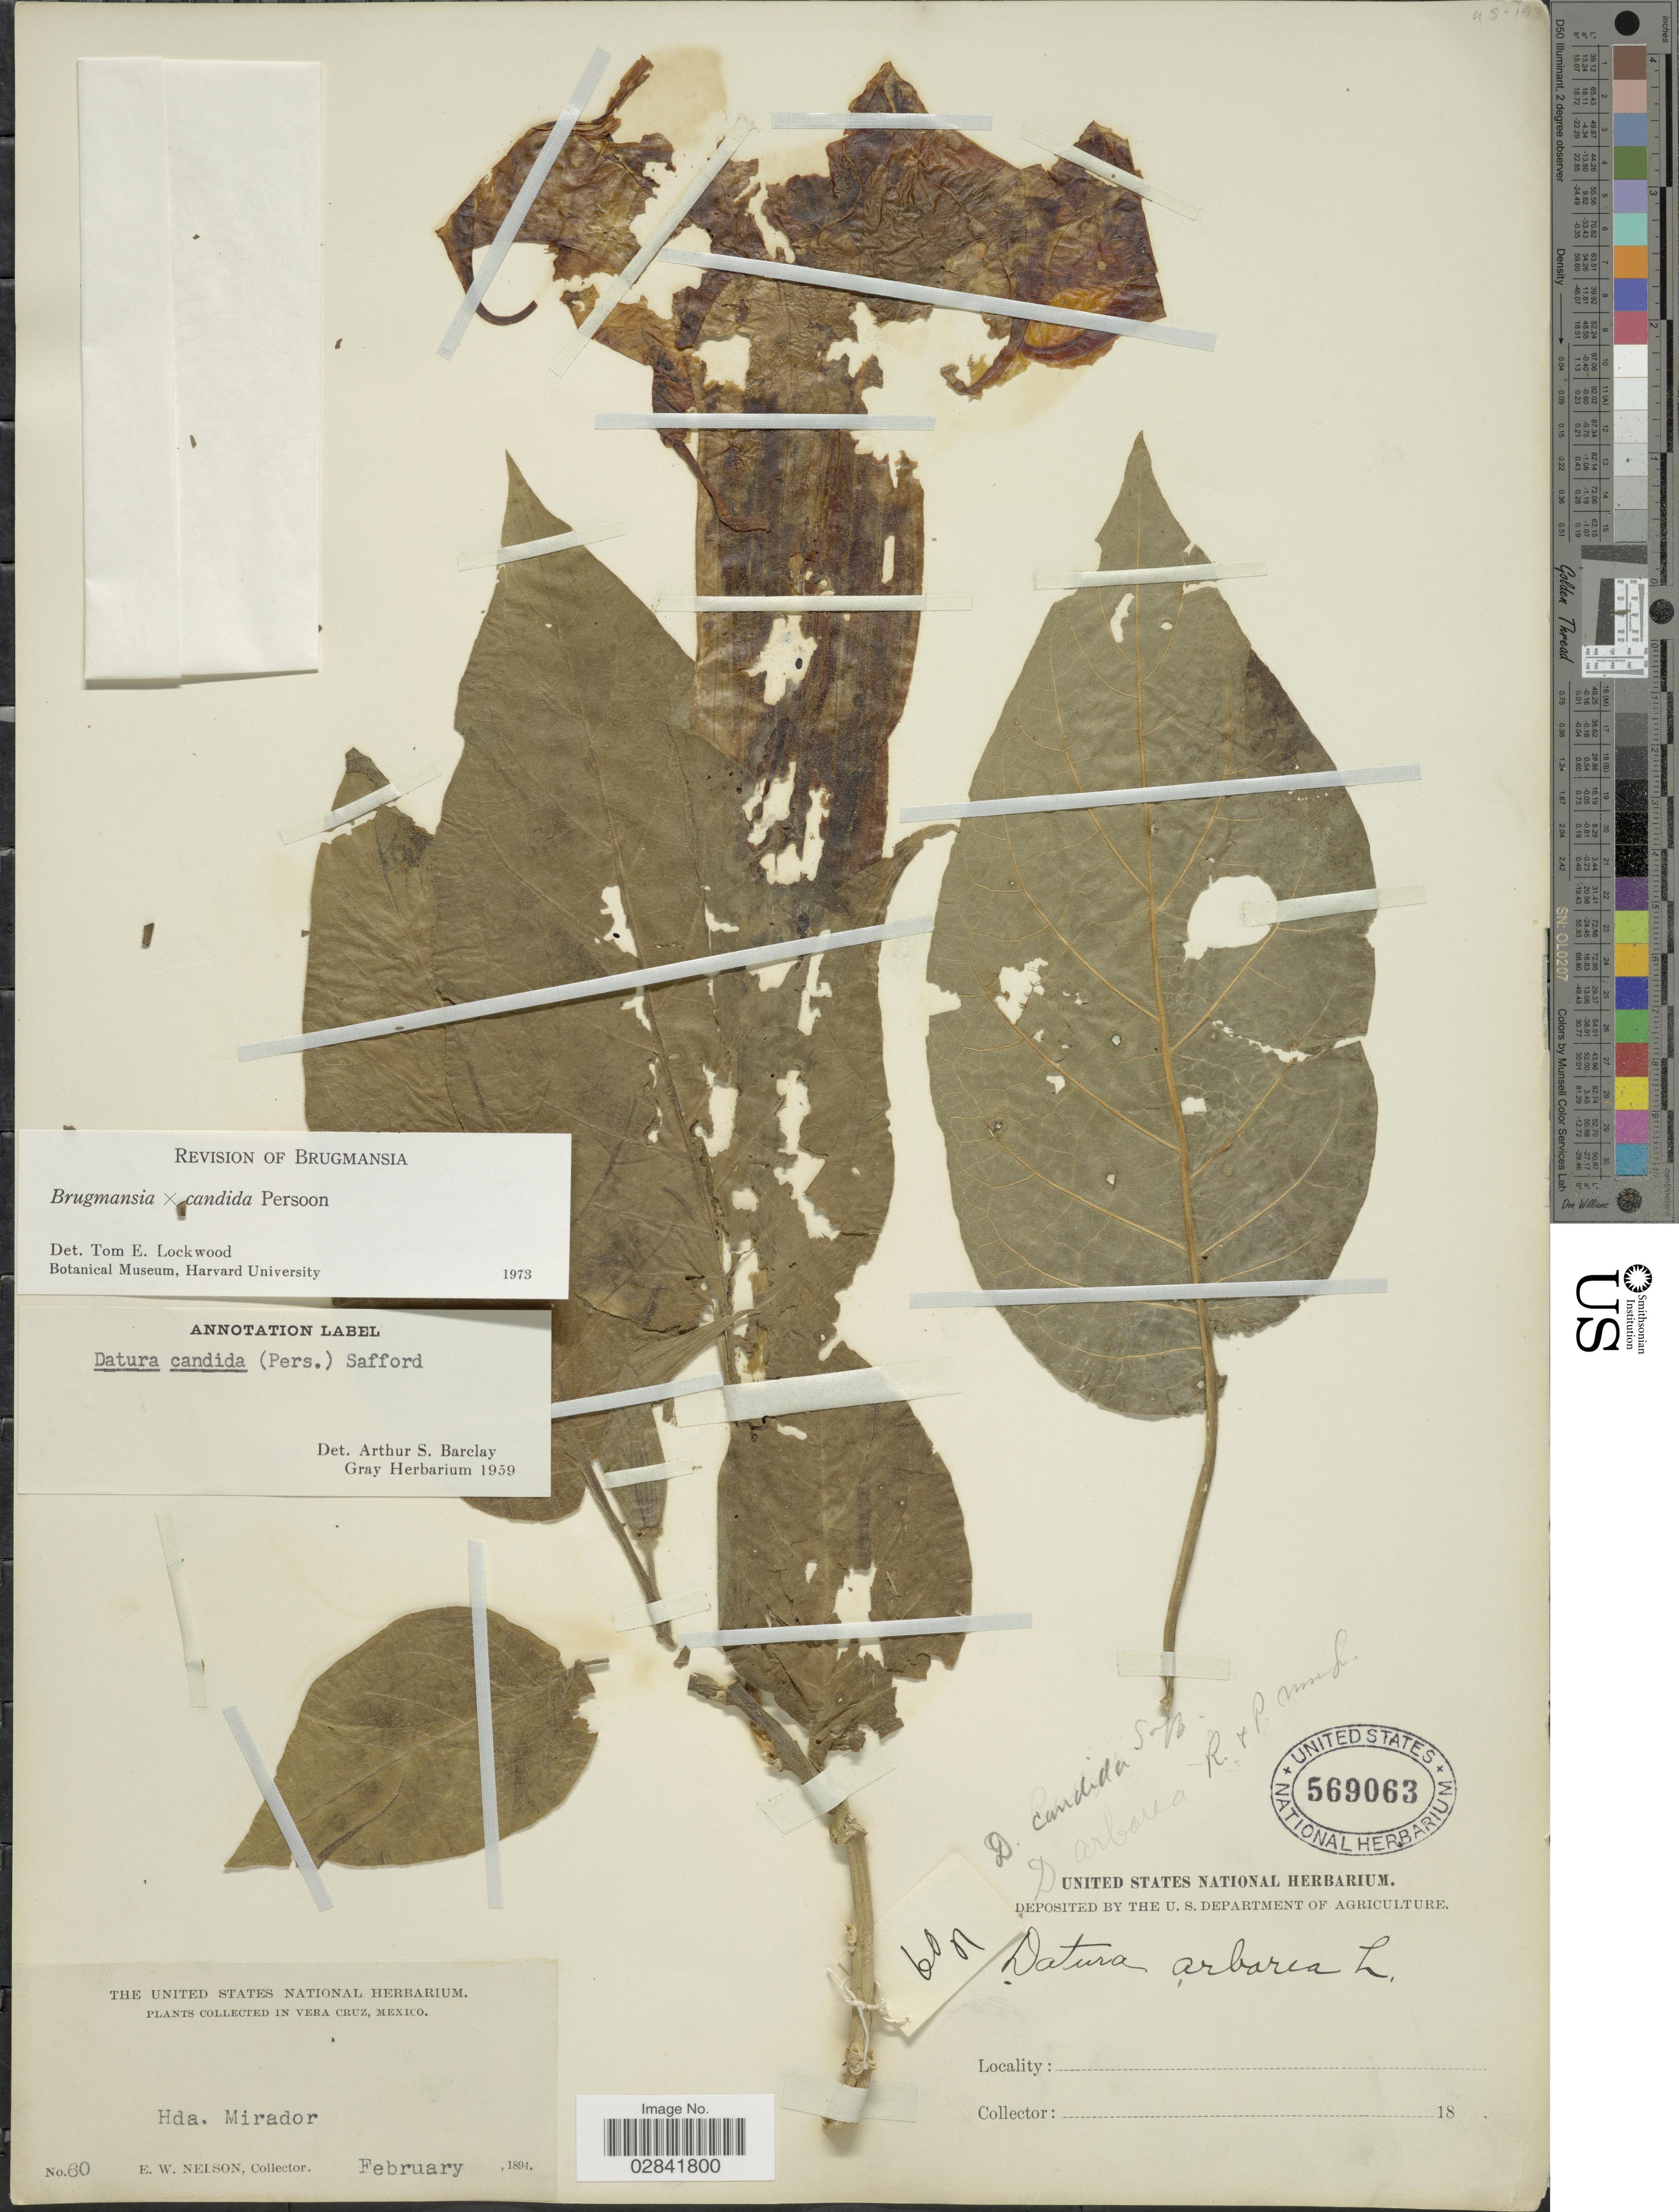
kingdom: Plantae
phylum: Tracheophyta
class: Magnoliopsida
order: Solanales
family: Solanaceae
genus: Brugmansia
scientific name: Brugmansia x candida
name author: Pers.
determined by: Lockwood, T. E.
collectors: E. W. Nelson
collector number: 60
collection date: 1894-02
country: Mexico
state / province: Veracruz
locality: In Vera Cruz. Hda. Mirador.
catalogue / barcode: US 569063